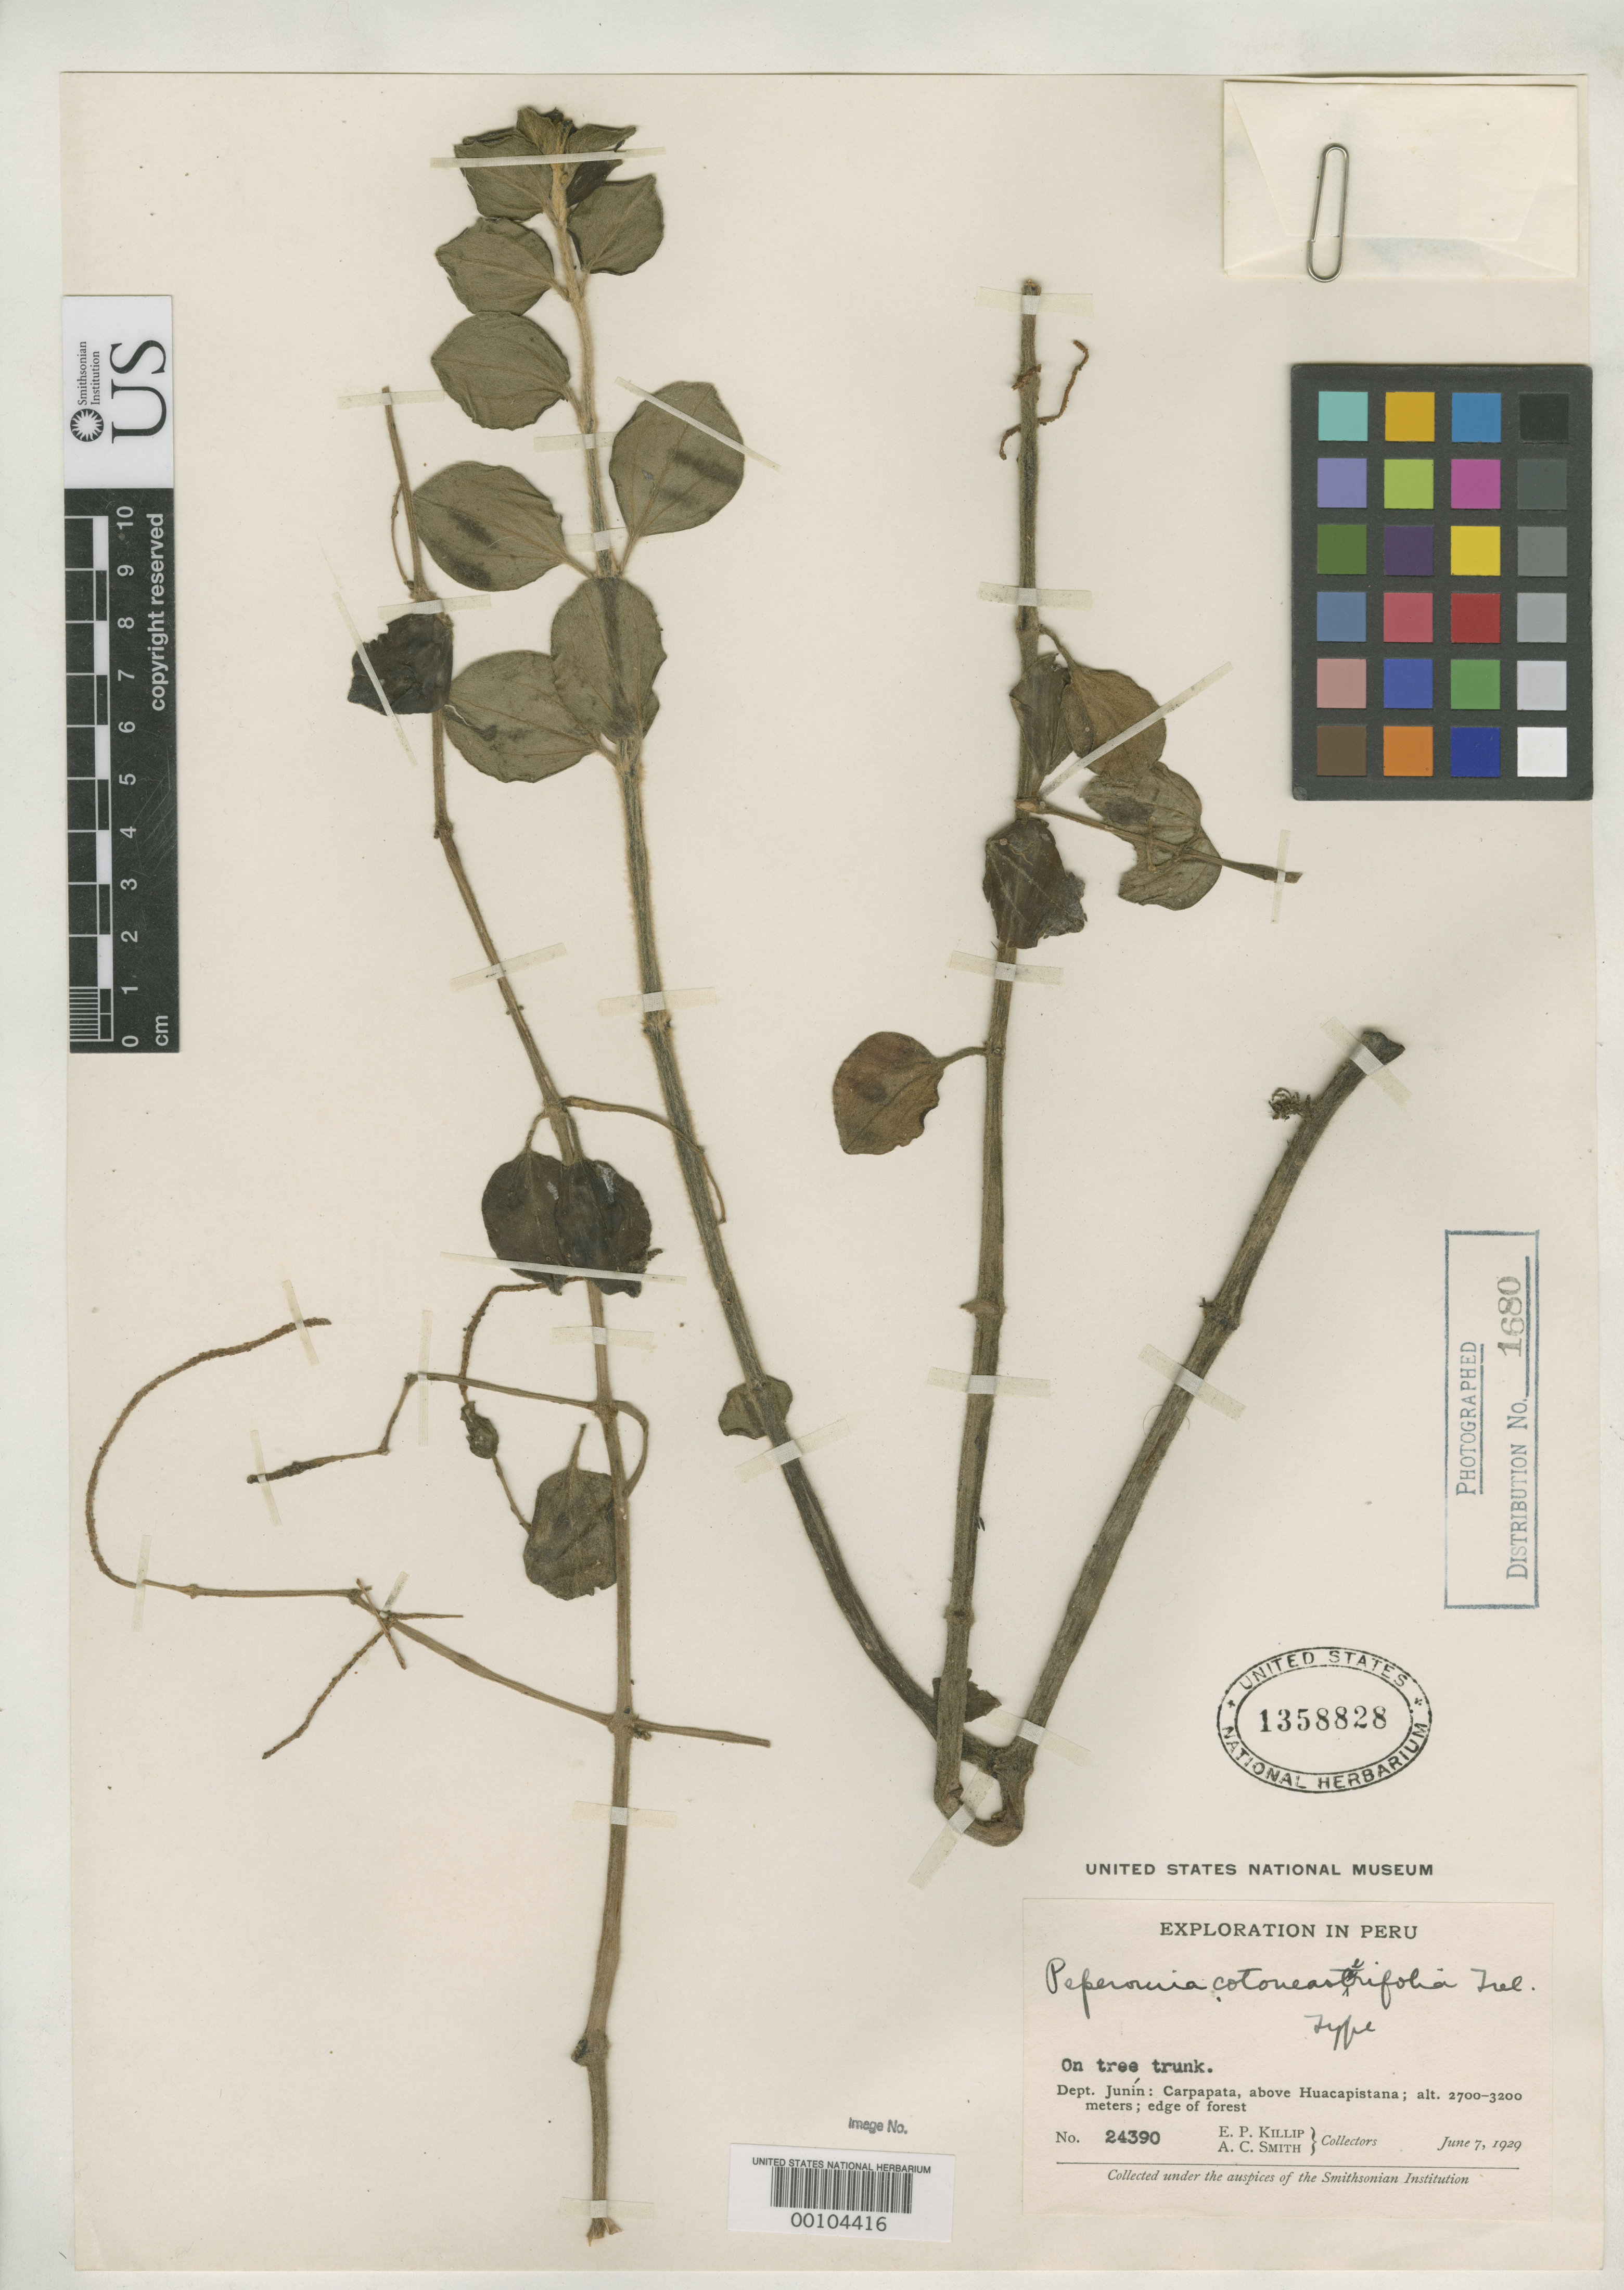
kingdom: Plantae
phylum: Tracheophyta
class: Magnoliopsida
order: Piperales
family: Piperaceae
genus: Peperomia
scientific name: Peperomia cotoneasterifolia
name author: Trel. in J.F. Macbr.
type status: Holotype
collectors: E. P. Killip & A. C. Smith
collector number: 24390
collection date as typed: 07 Jun 1929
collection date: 1929-06-07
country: Peru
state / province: Junín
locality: Carpapata, above Huacapistana.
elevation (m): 2700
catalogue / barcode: US 1358828